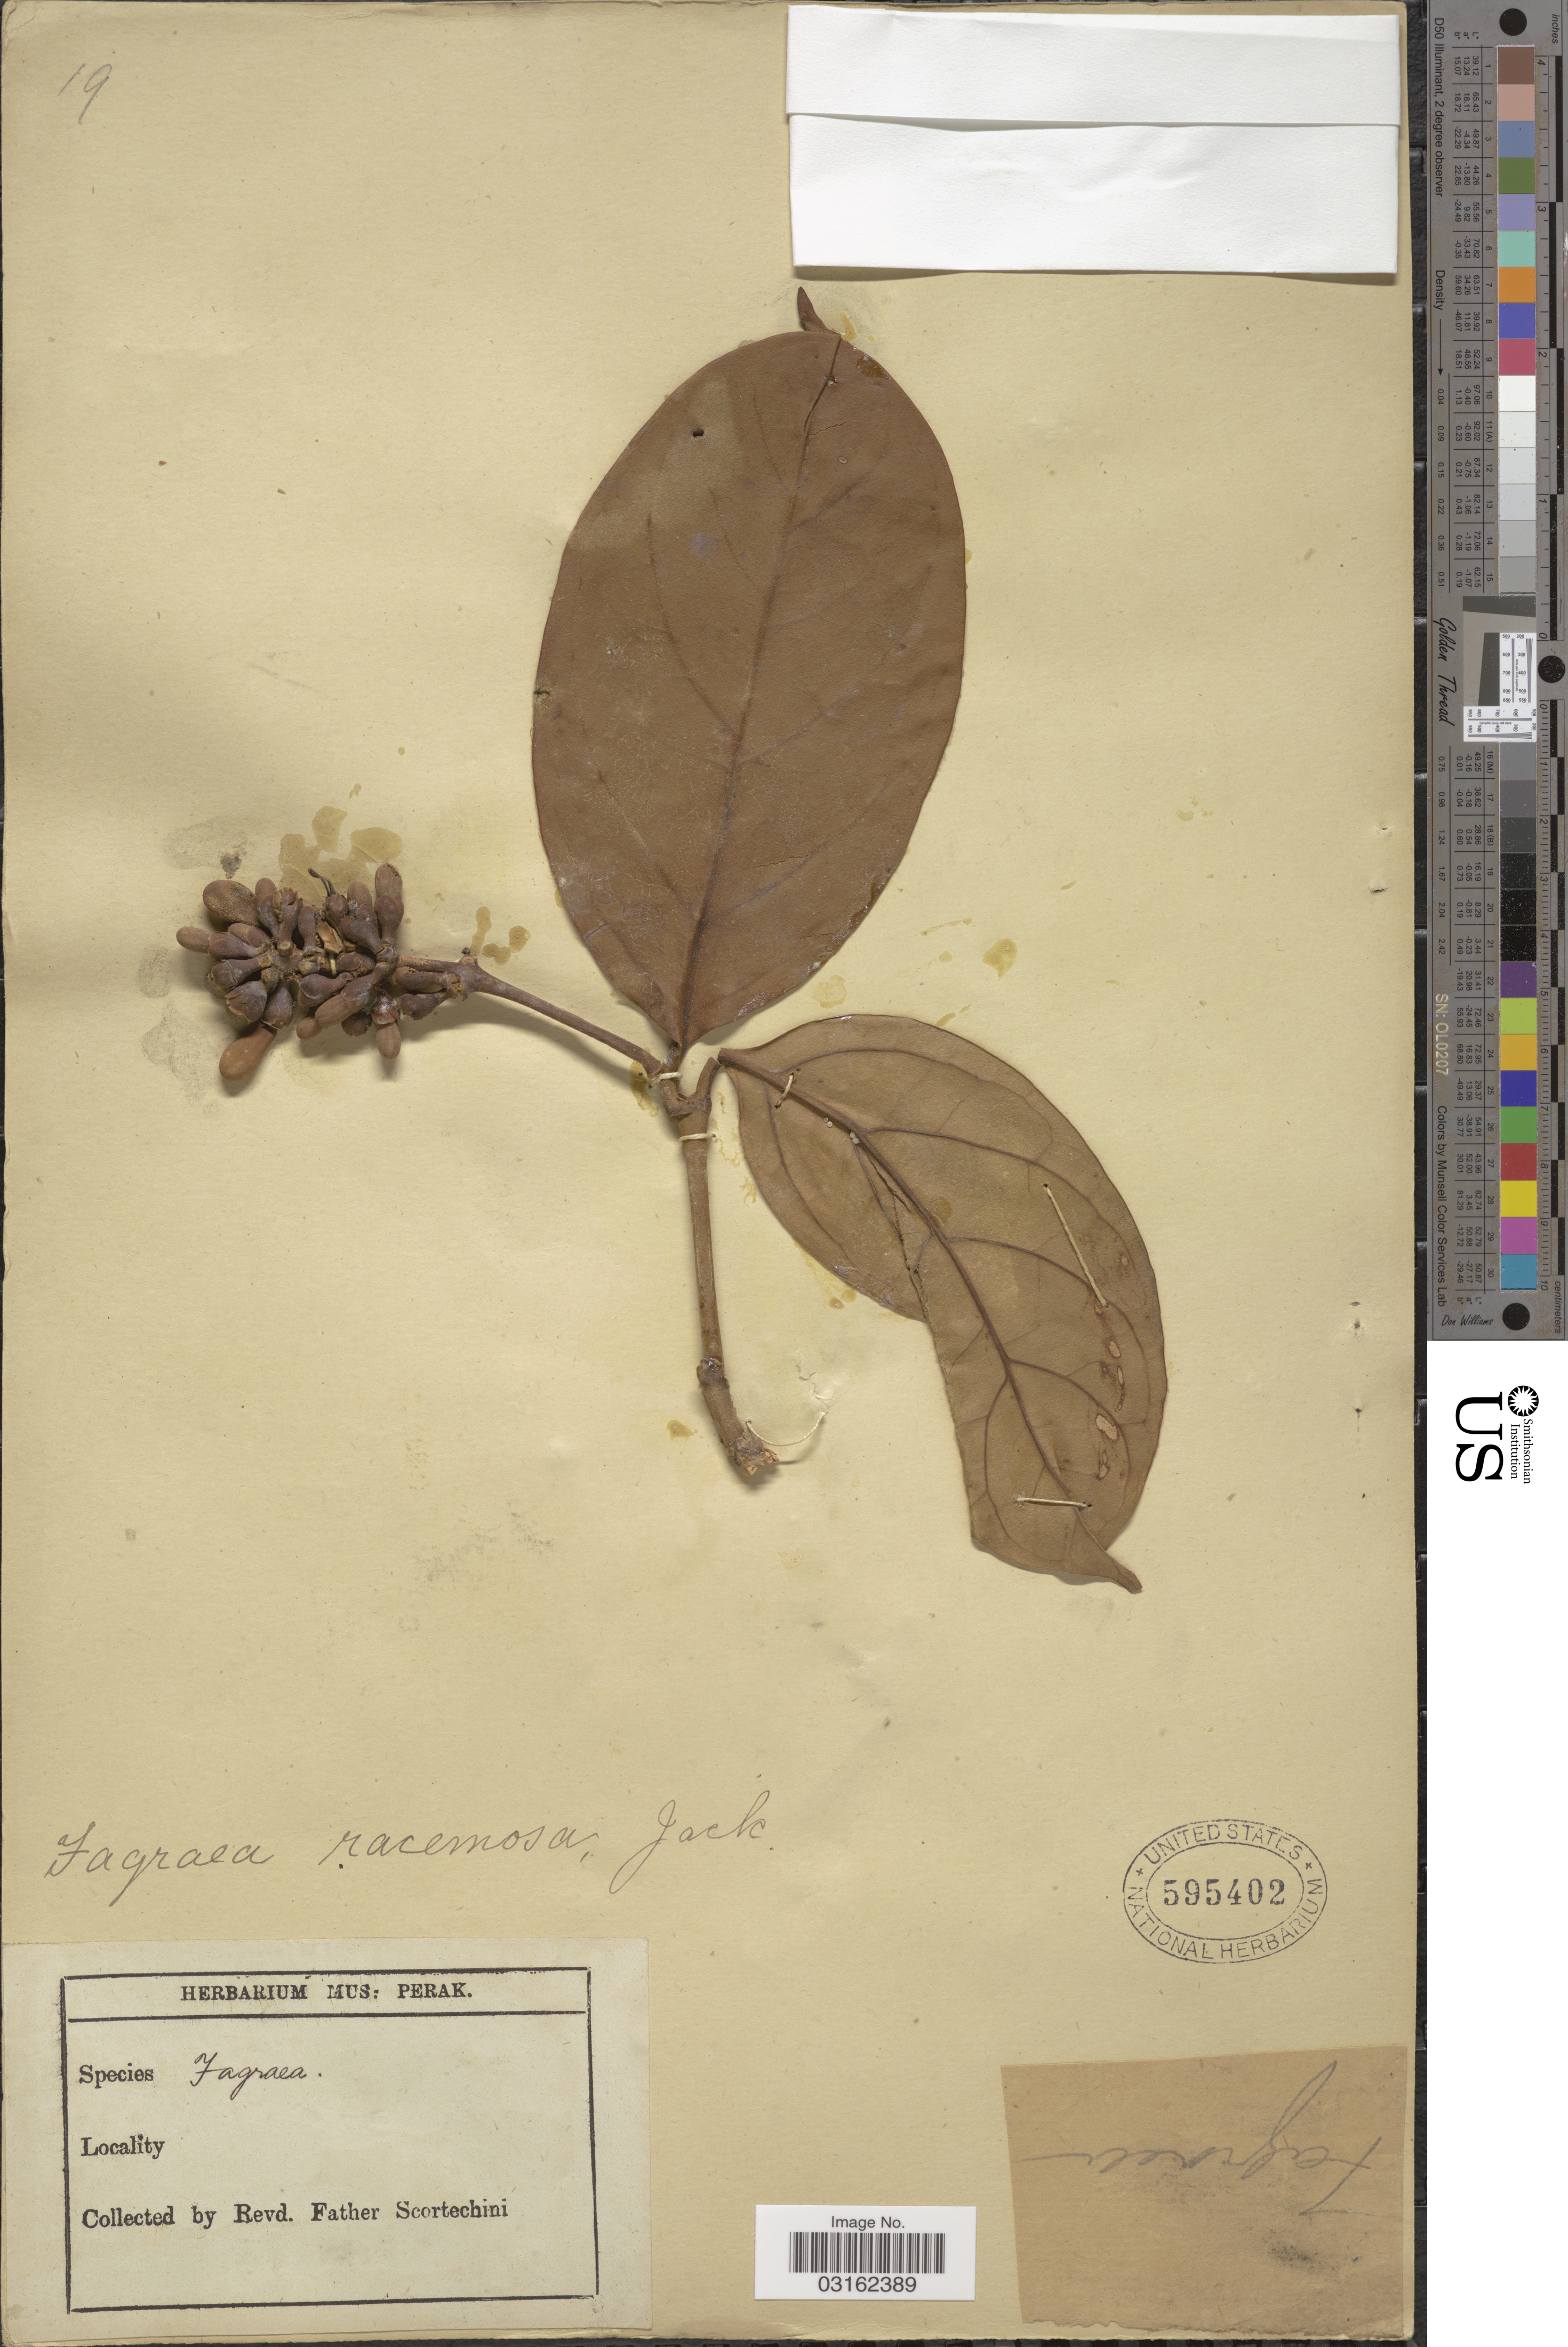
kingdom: Plantae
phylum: Tracheophyta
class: Magnoliopsida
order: Gentianales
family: Gentianaceae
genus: Fagraea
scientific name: Fagraea racemosa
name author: Jack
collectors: Fr. Scortechini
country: Malaysia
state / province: Perak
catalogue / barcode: US 595402